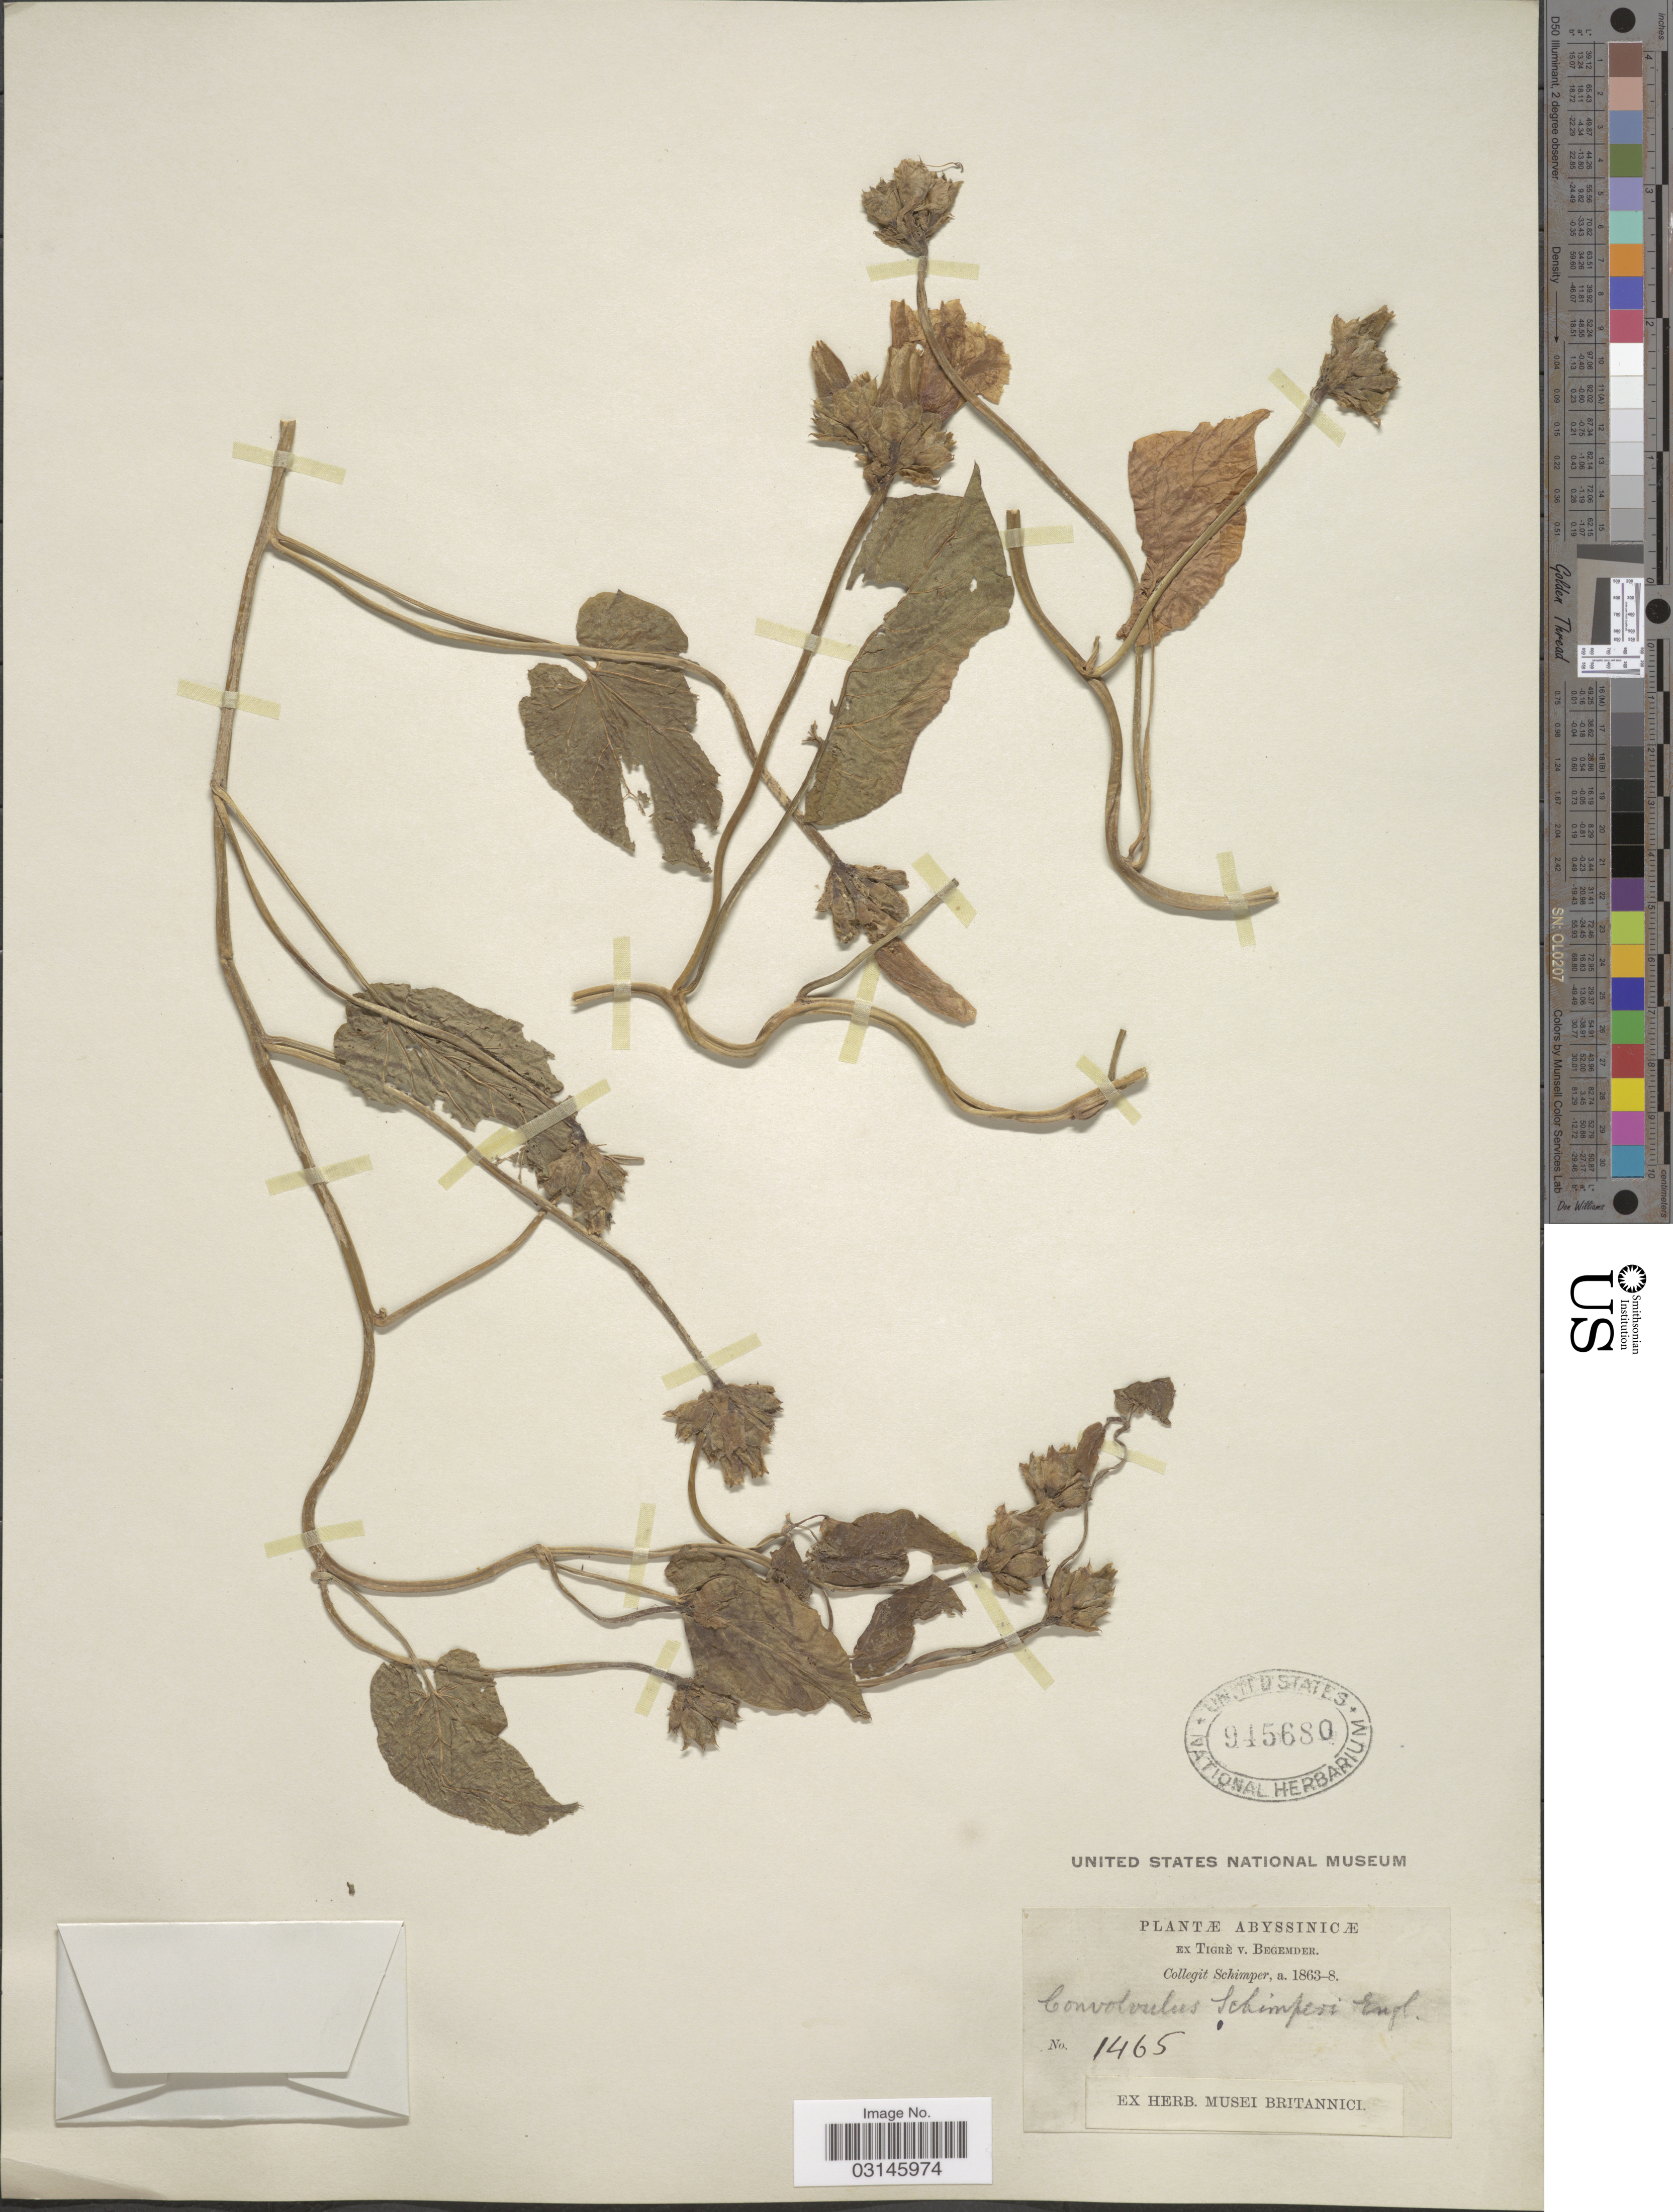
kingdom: Plantae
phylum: Tracheophyta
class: Magnoliopsida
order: Solanales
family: Convolvulaceae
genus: Convolvulus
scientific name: Convolvulus schimperi Engl., nom. illeg.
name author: Engl.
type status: Isotype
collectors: -. Schimper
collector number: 1465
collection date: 1863/1868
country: Eritrea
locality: Abyssinicæ.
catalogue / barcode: US 945680